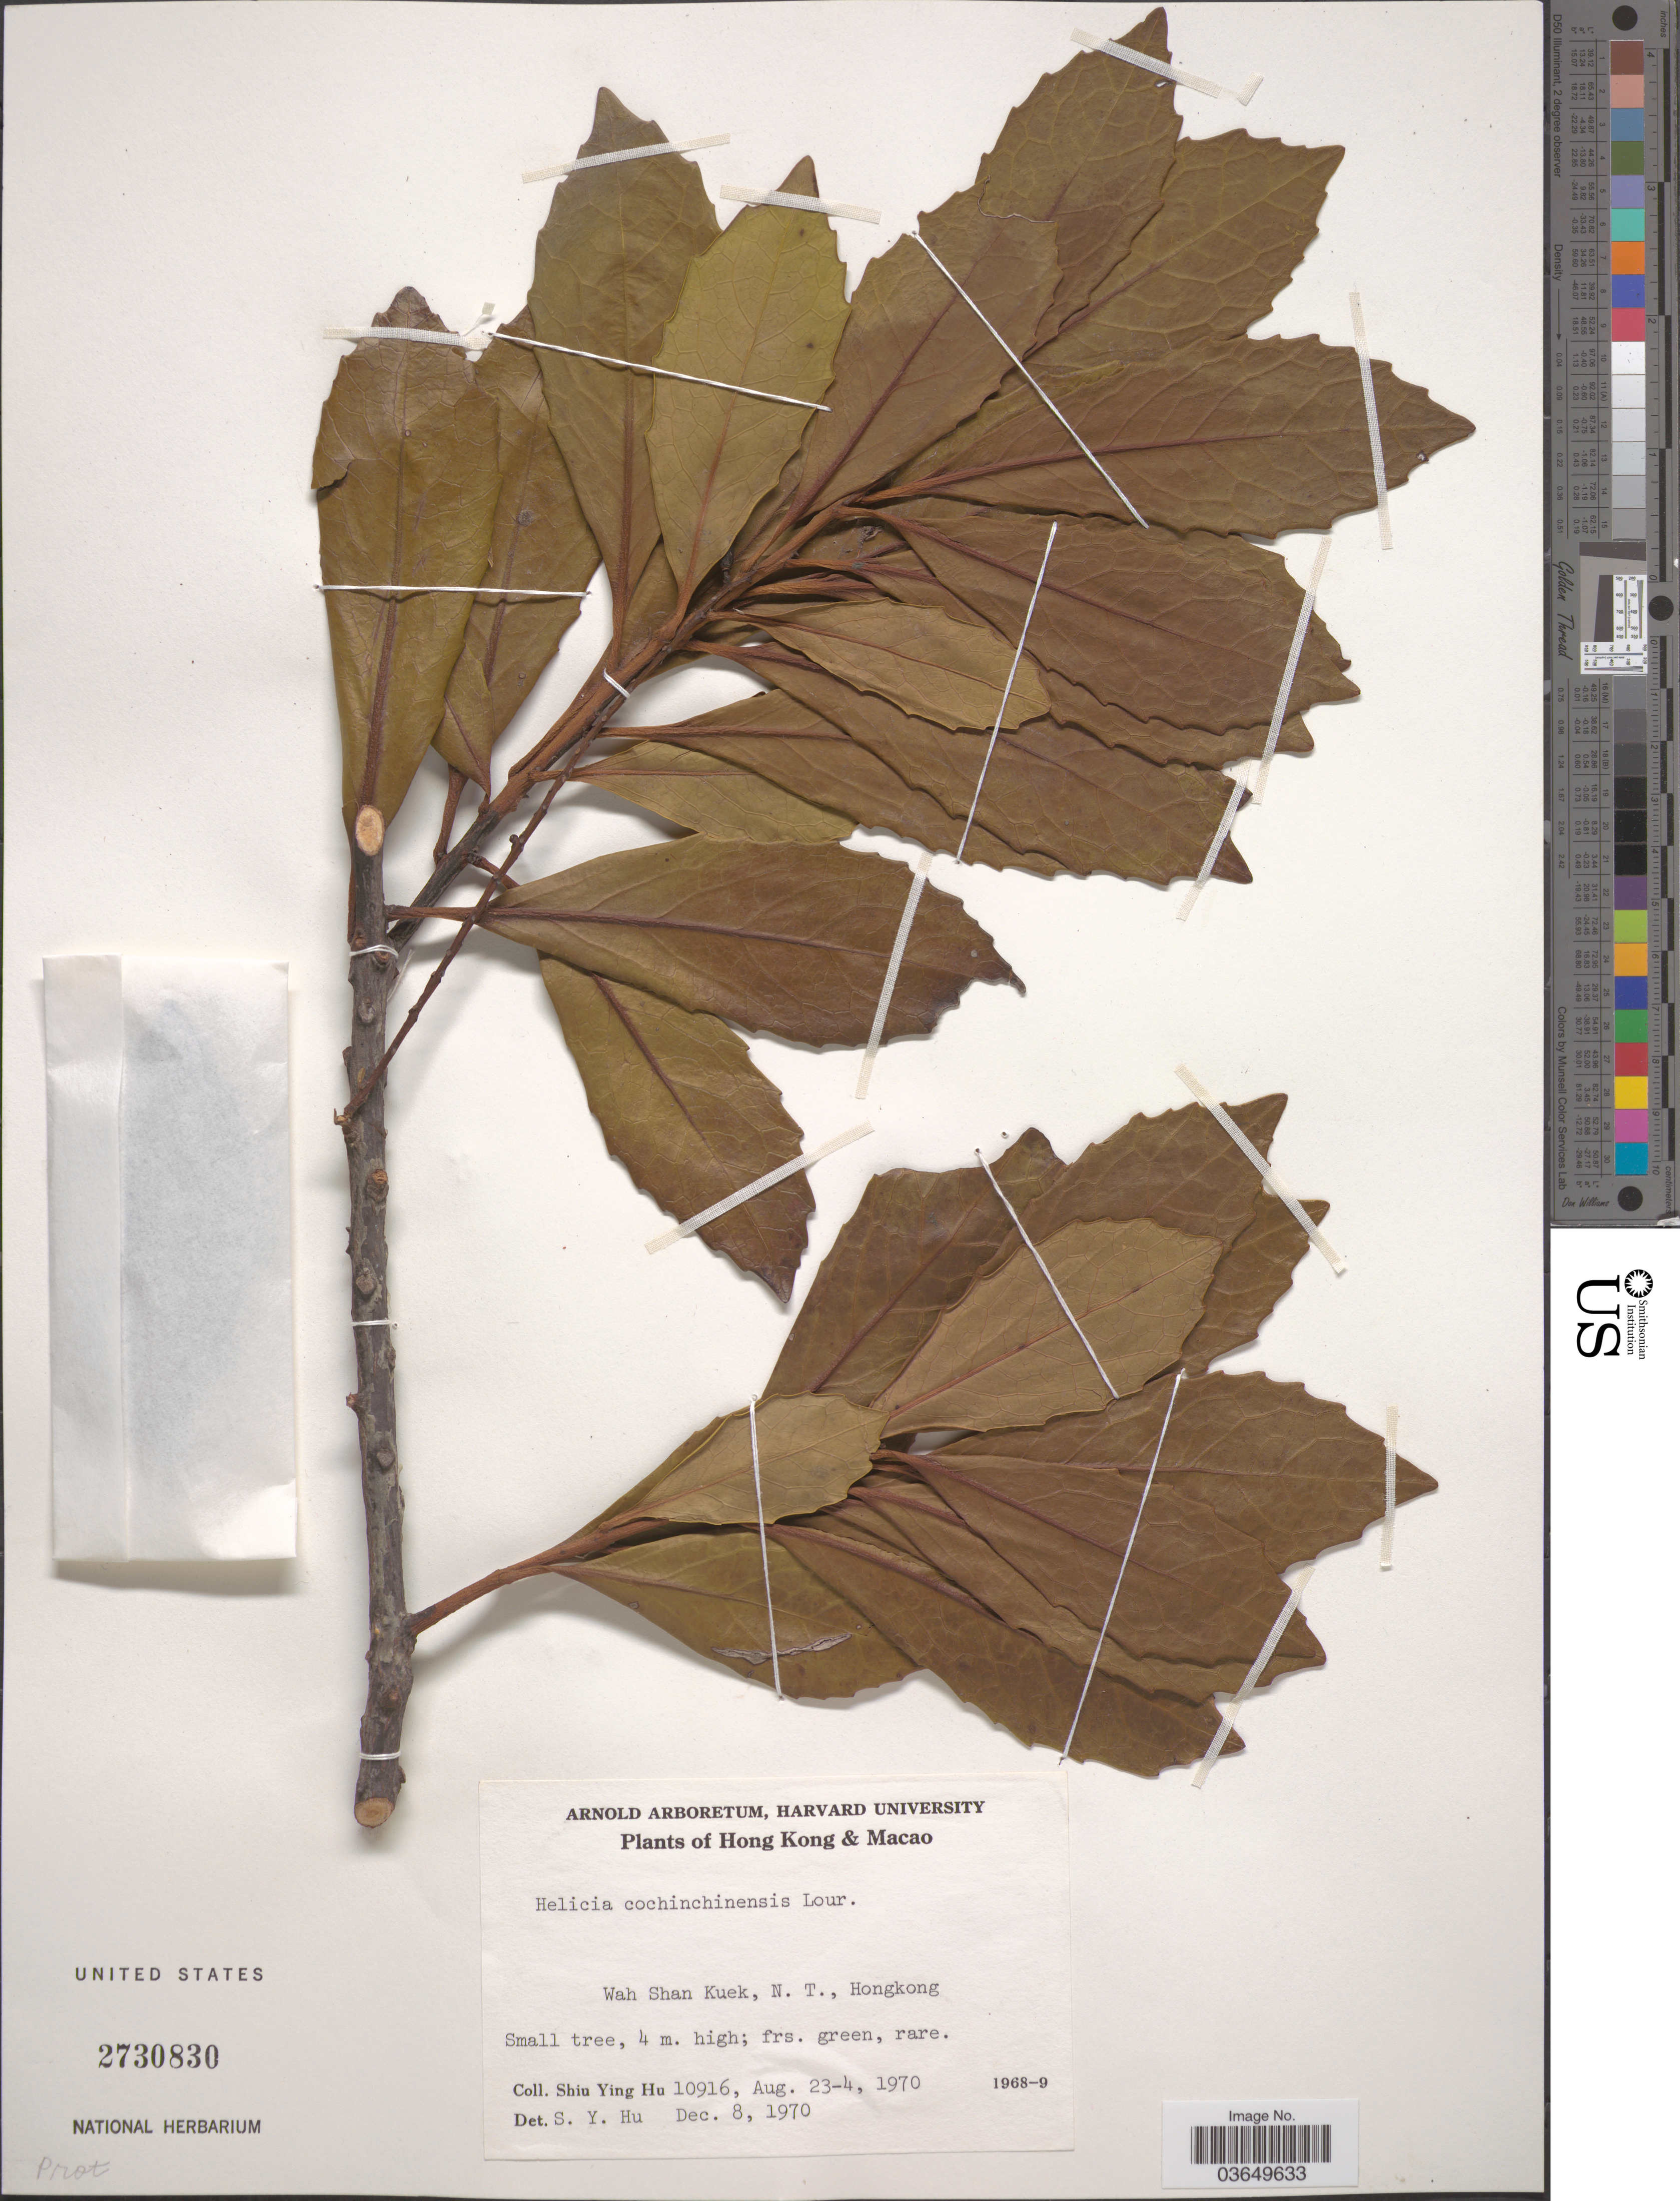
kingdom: Plantae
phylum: Tracheophyta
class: Magnoliopsida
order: Proteales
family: Proteaceae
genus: Helicia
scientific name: Helicia cochinchinensis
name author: Lour.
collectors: S. Y. Hu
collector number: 10916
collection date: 1970-08-04/1970-08-23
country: China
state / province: Hong Kong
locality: Wah Shan Kuek, N. T.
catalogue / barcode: US 2730830